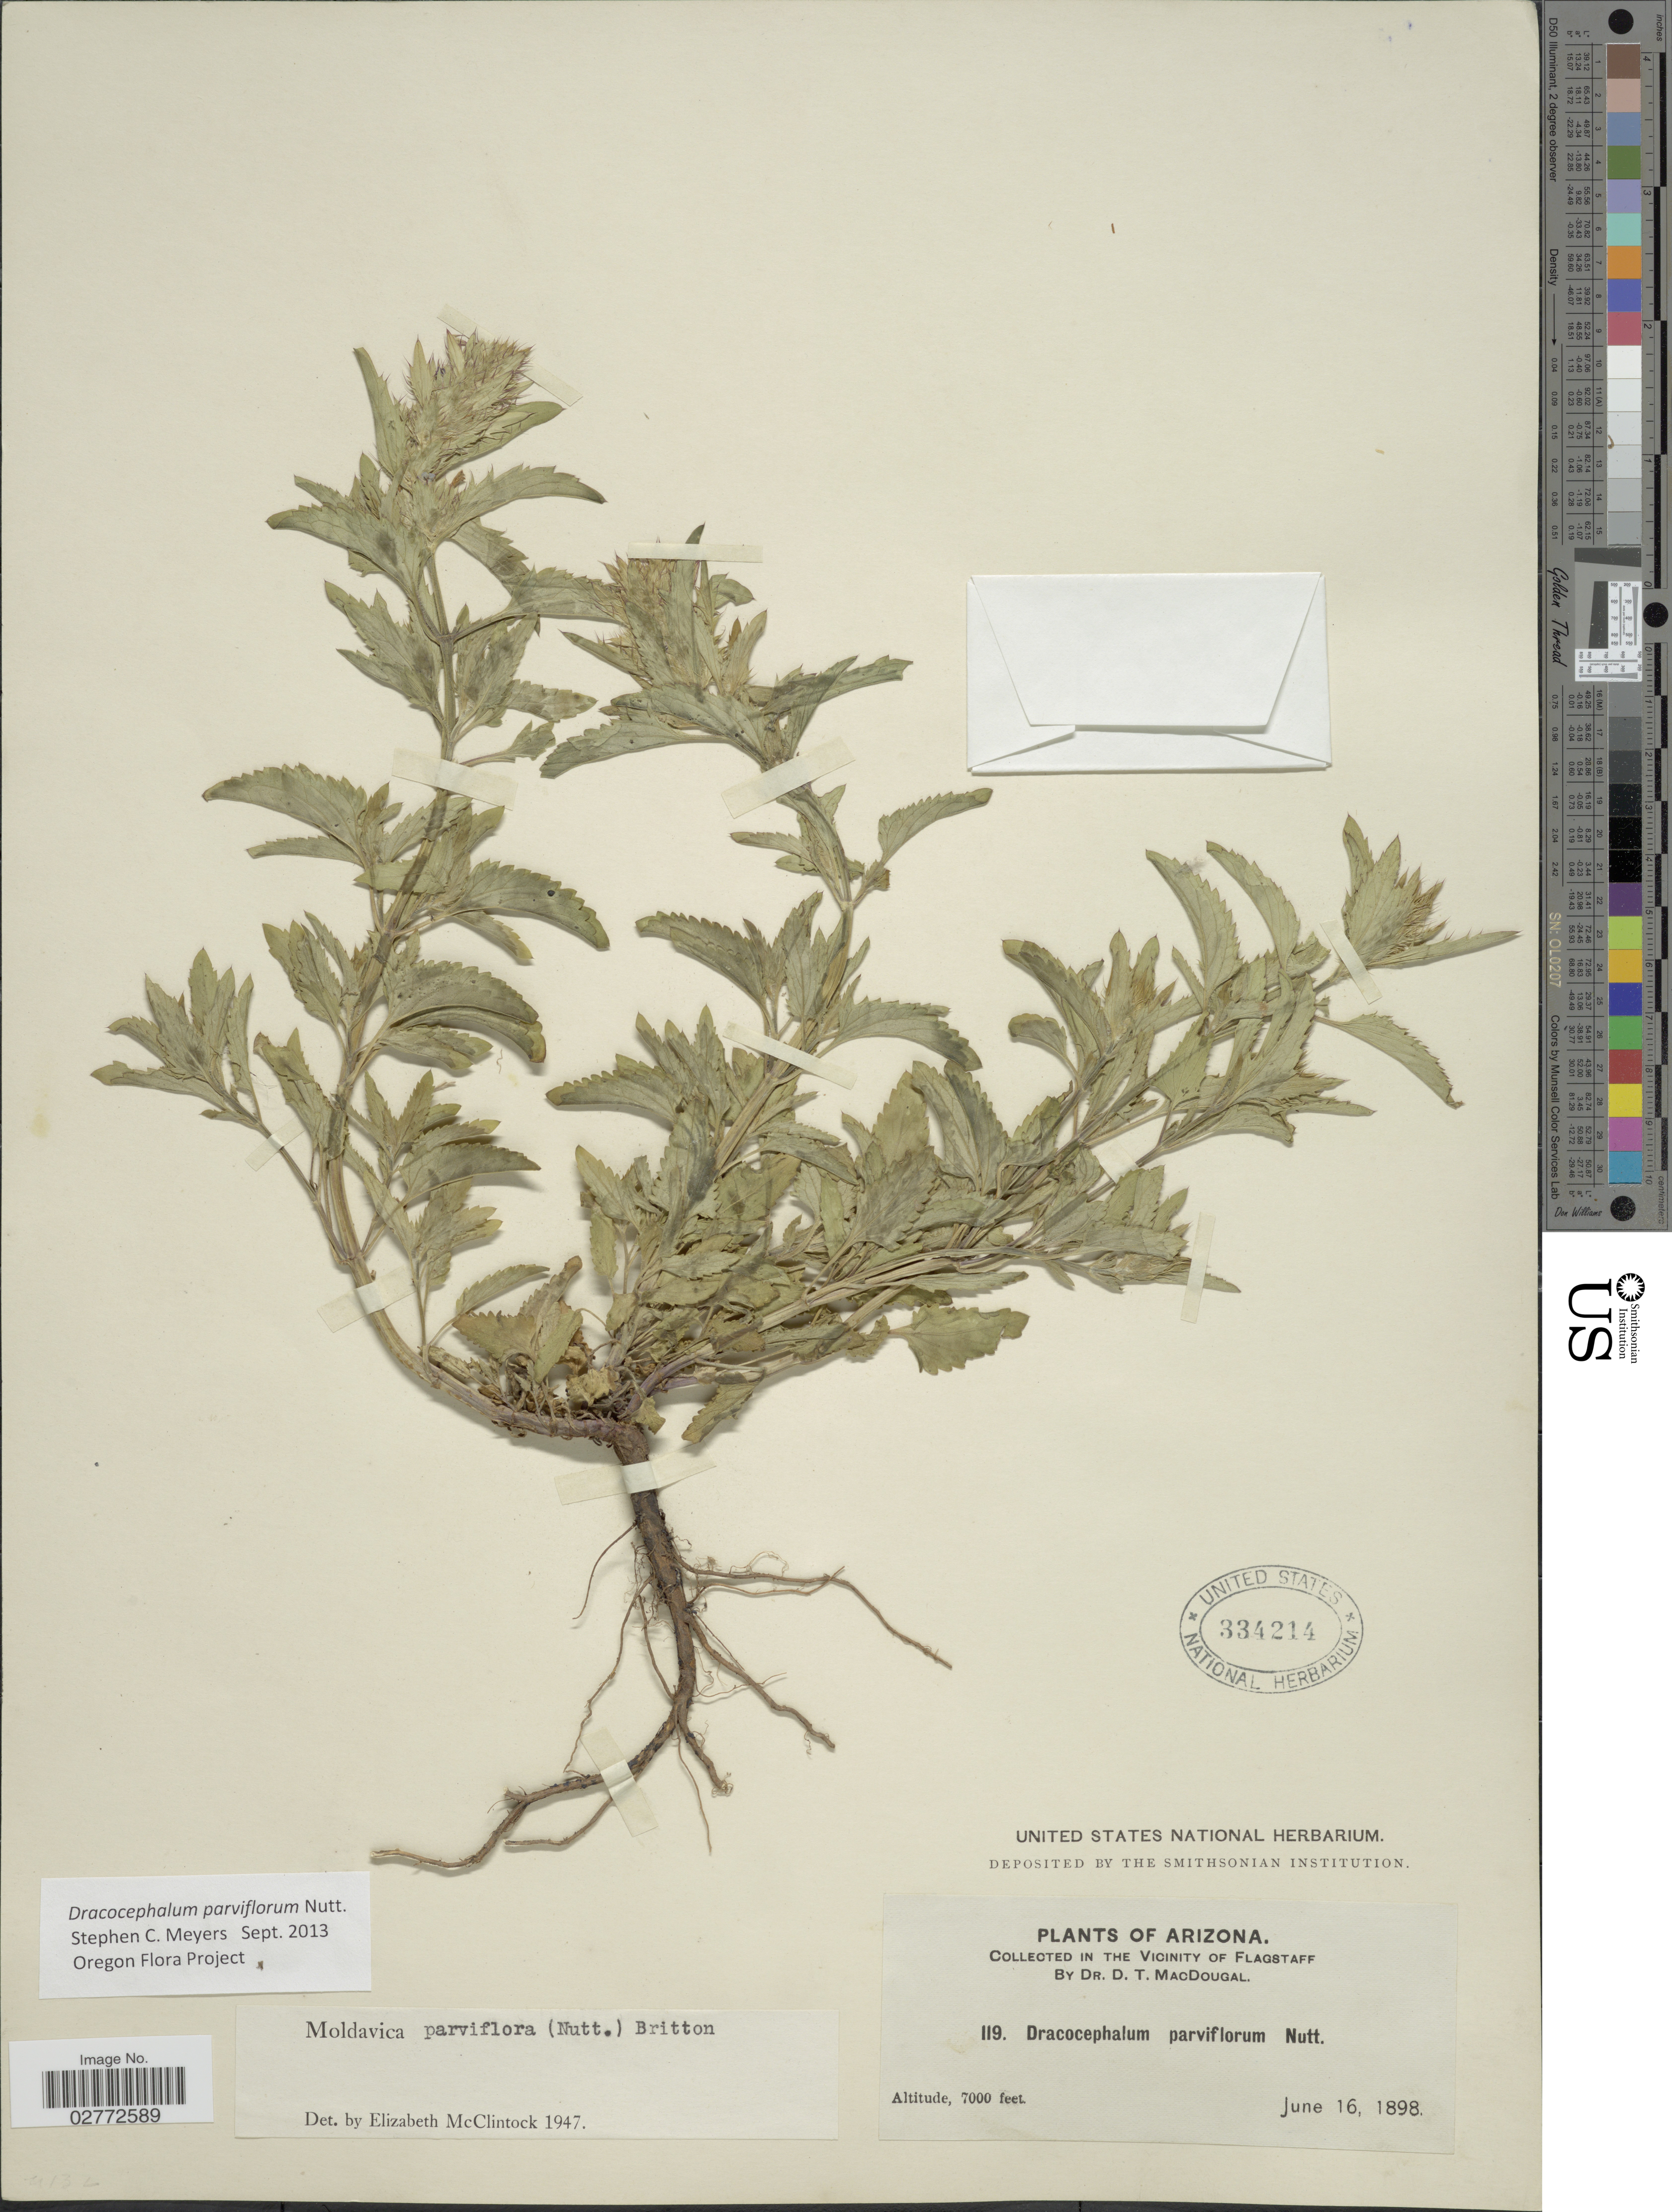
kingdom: Plantae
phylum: Tracheophyta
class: Magnoliopsida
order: Lamiales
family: Lamiaceae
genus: Dracocephalum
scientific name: Dracocephalum parviflorum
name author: Nutt.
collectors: D. T. MacDougal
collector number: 119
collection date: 1898-06-16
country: United States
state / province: Arizona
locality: In the Vicinity of Flagstaff.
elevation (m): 2134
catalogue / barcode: US 334214